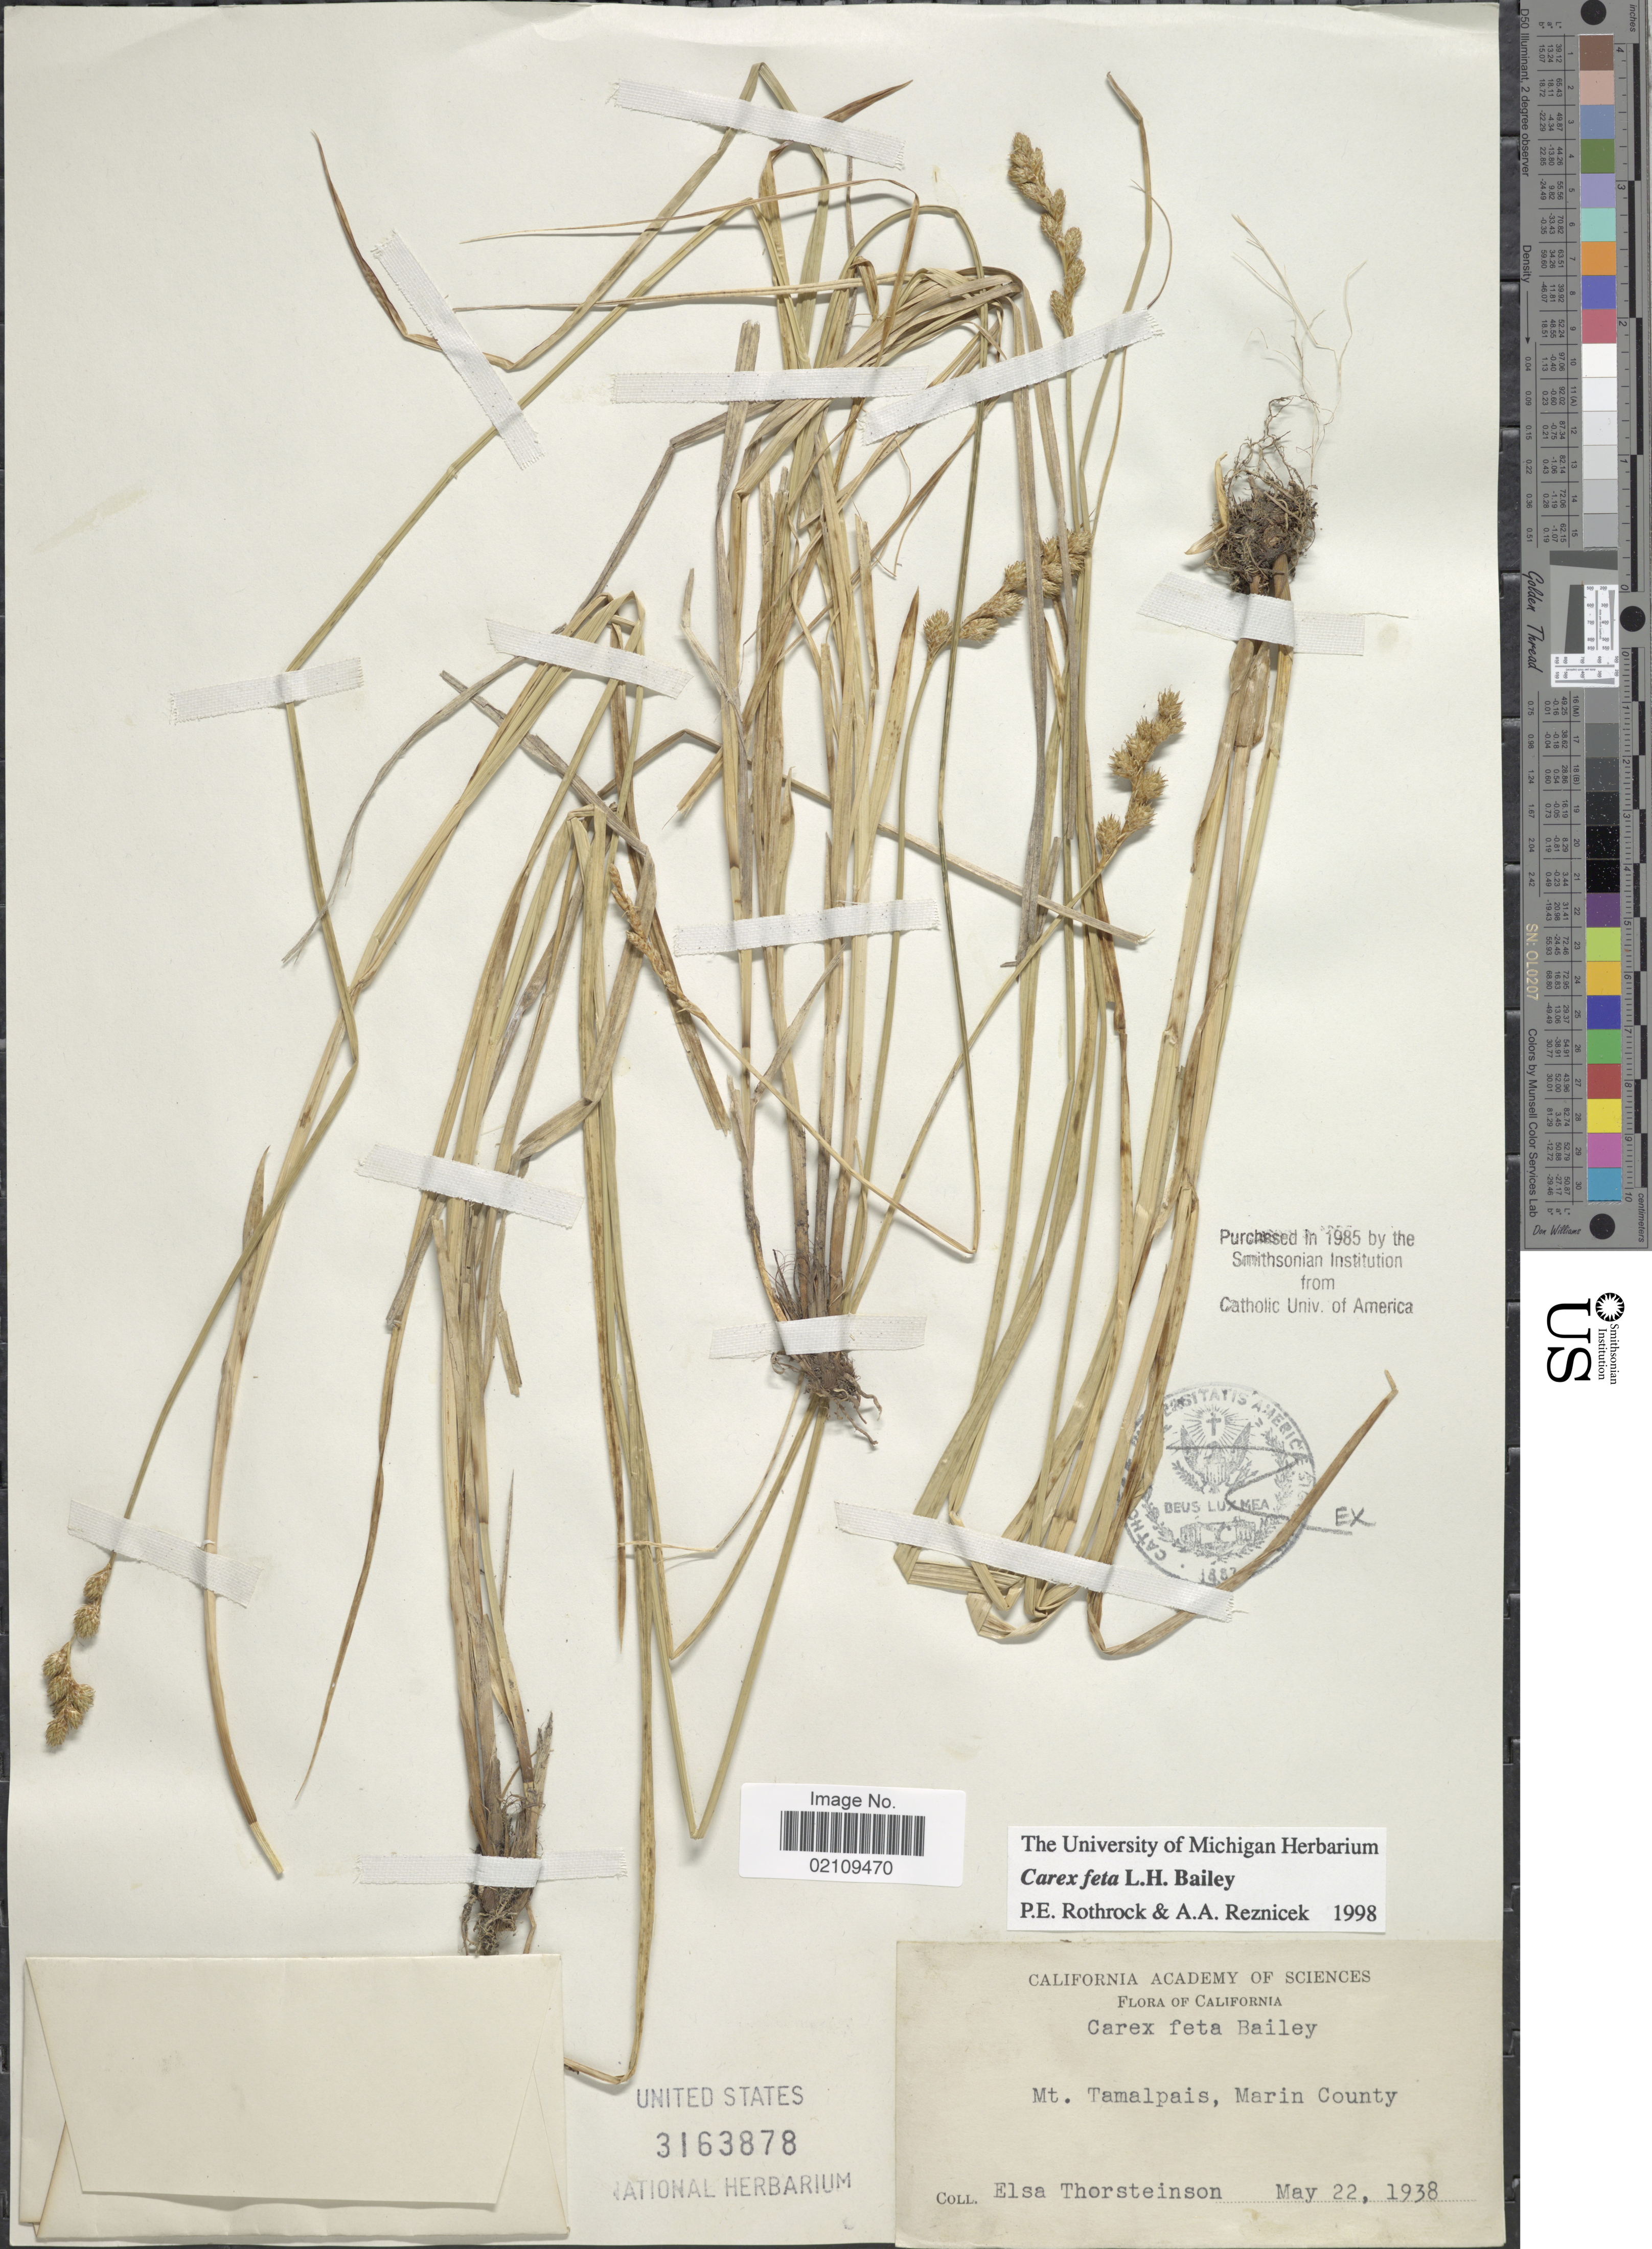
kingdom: Plantae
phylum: Tracheophyta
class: Liliopsida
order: Poales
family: Cyperaceae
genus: Carex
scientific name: Carex feta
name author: L.H. Bailey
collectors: E. Thorsteinson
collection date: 1938-05-22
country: United States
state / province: California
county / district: Marin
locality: Mt. Tamalpais, Marin County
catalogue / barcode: US 3163878